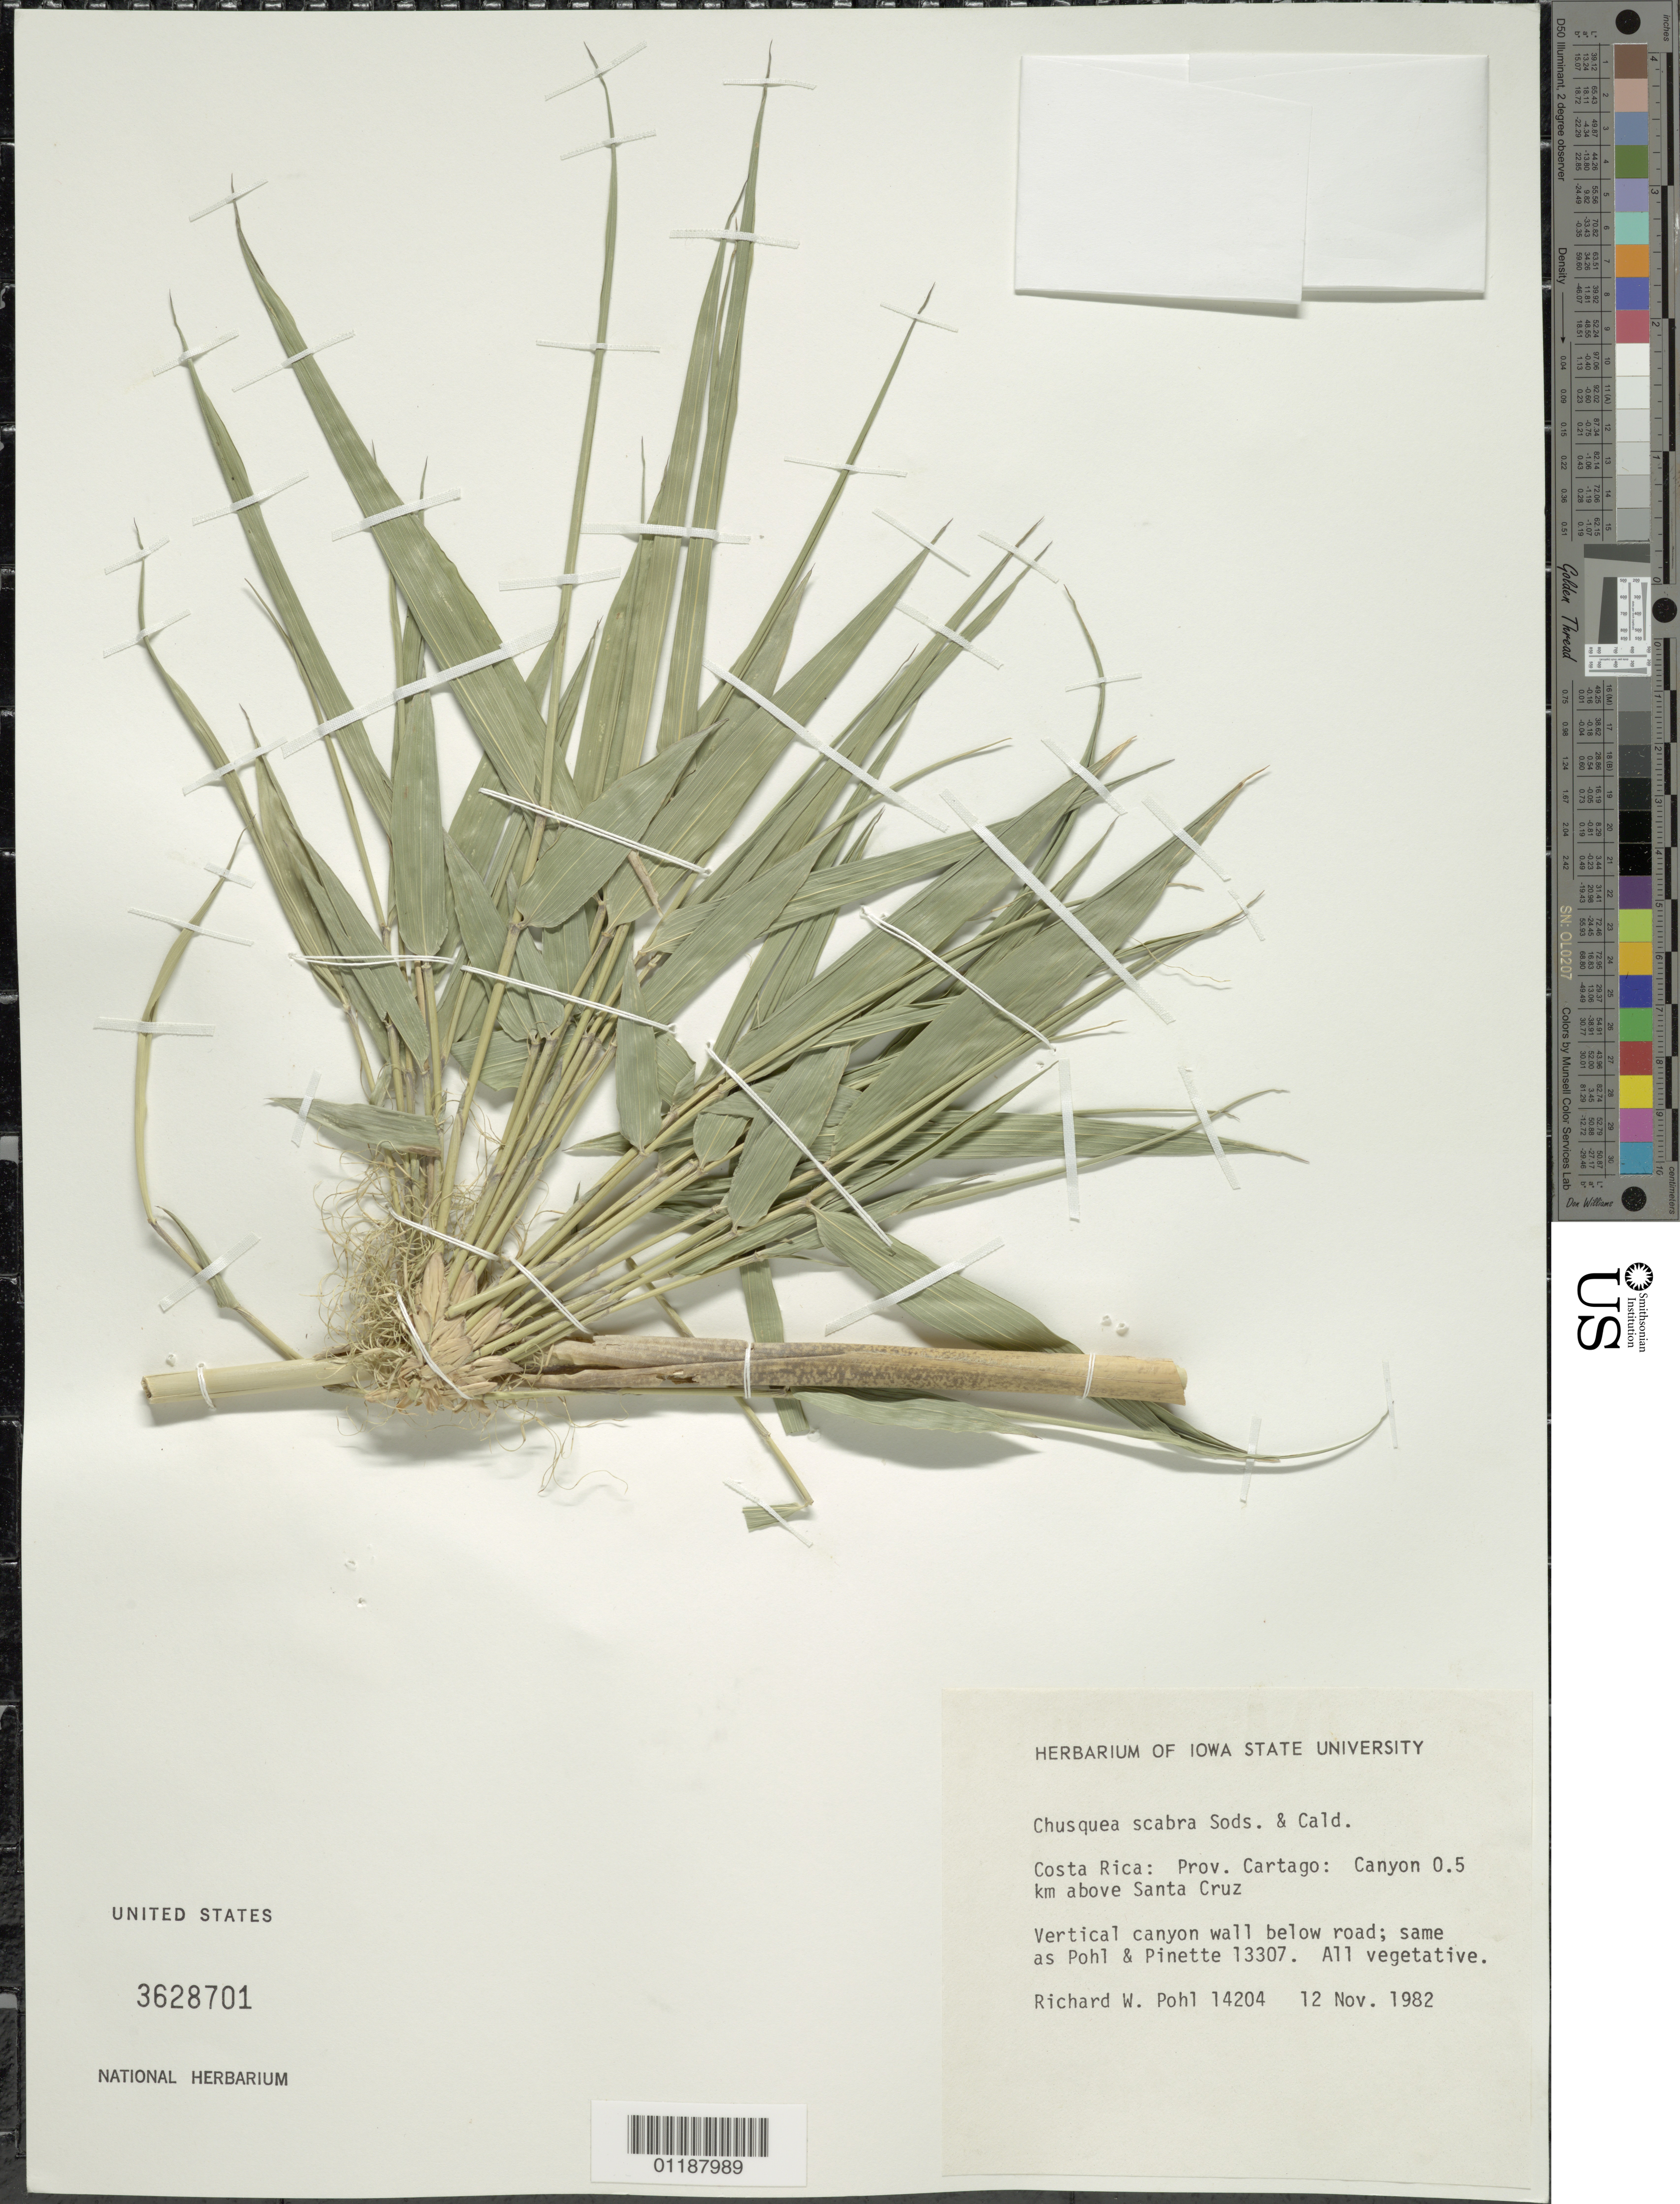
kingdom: Plantae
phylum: Tracheophyta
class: Liliopsida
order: Poales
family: Poaceae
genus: Chusquea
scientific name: Chusquea scabra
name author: Soderstr. & C. E. Calderón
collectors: R. W. Pohl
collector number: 14204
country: Costa Rica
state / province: Cartago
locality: Canyon above Santa Cruz, Same as Pohl & Pinette 13307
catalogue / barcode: US 3628701